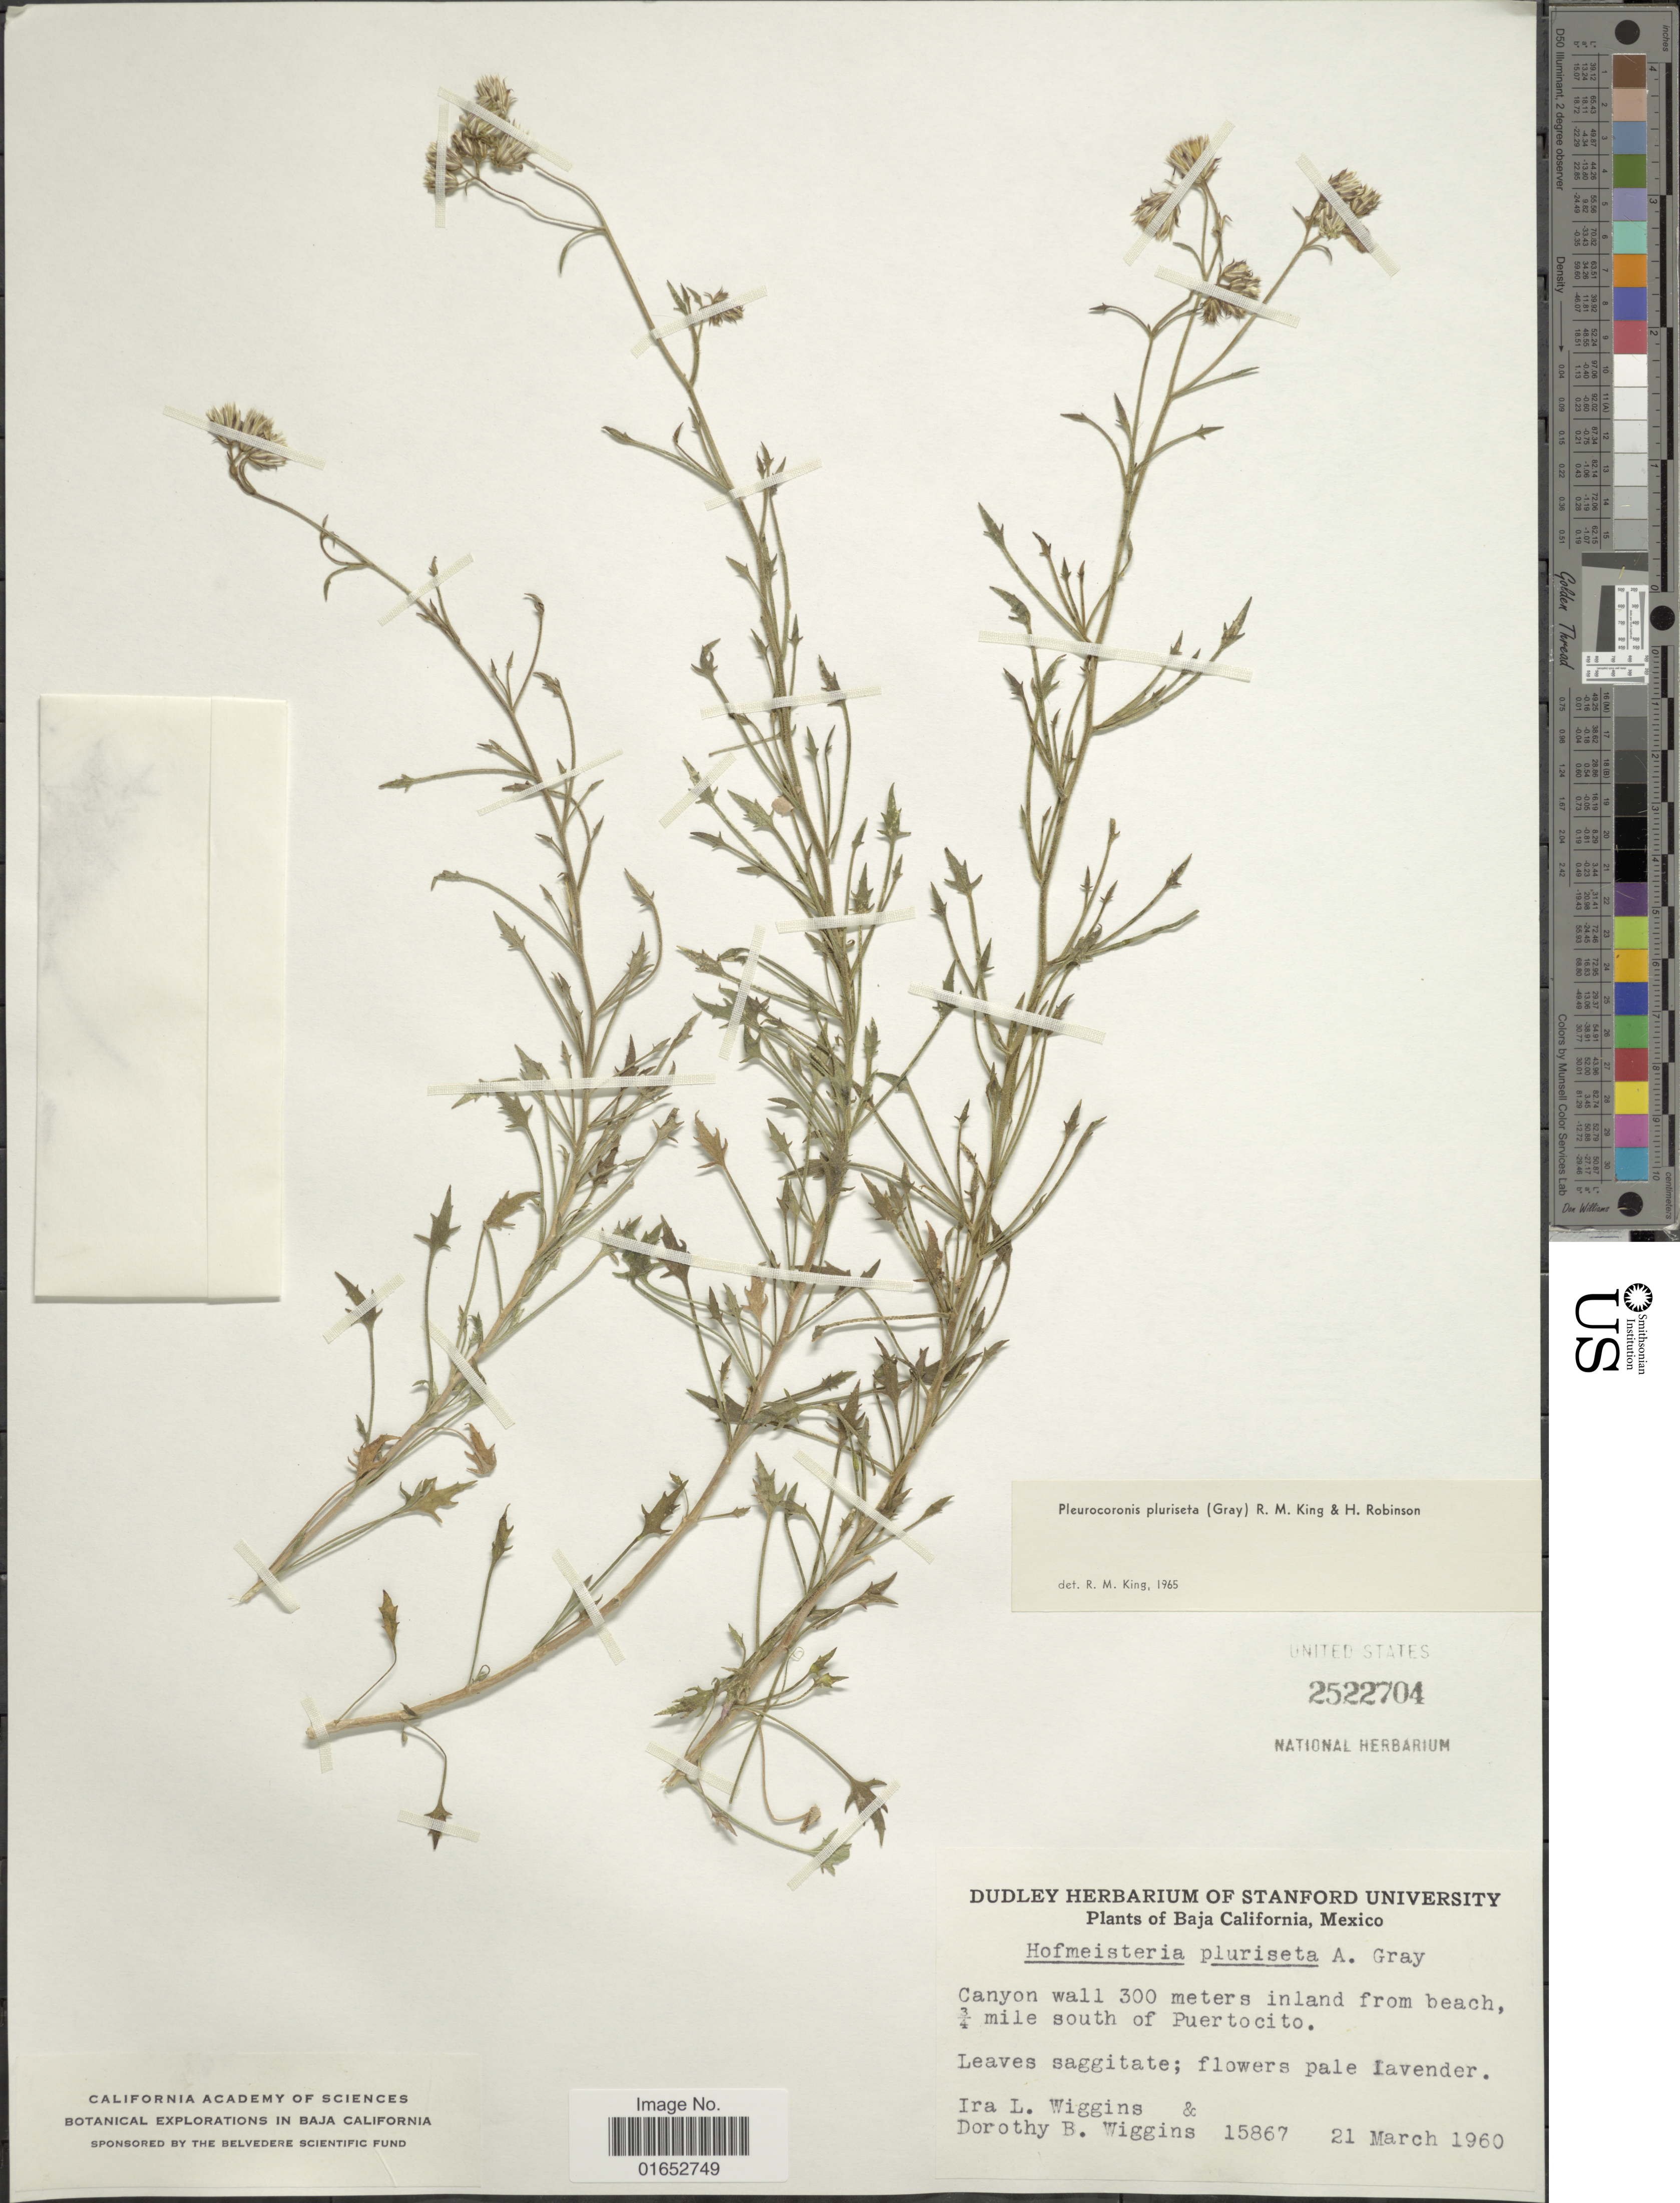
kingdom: Plantae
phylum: Tracheophyta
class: Magnoliopsida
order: Asterales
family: Asteraceae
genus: Pleurocoronis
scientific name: Pleurocoronis pluriseta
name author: (A. Gray) R.M. King & H. Rob.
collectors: I. L. Wiggins & D. B. Wiggins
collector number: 15867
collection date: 1960-03-21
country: Mexico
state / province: Baja California Norte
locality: Canyon wall 300 meters inland from beach, ¾ mile south of Puertocito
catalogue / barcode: US 2522704